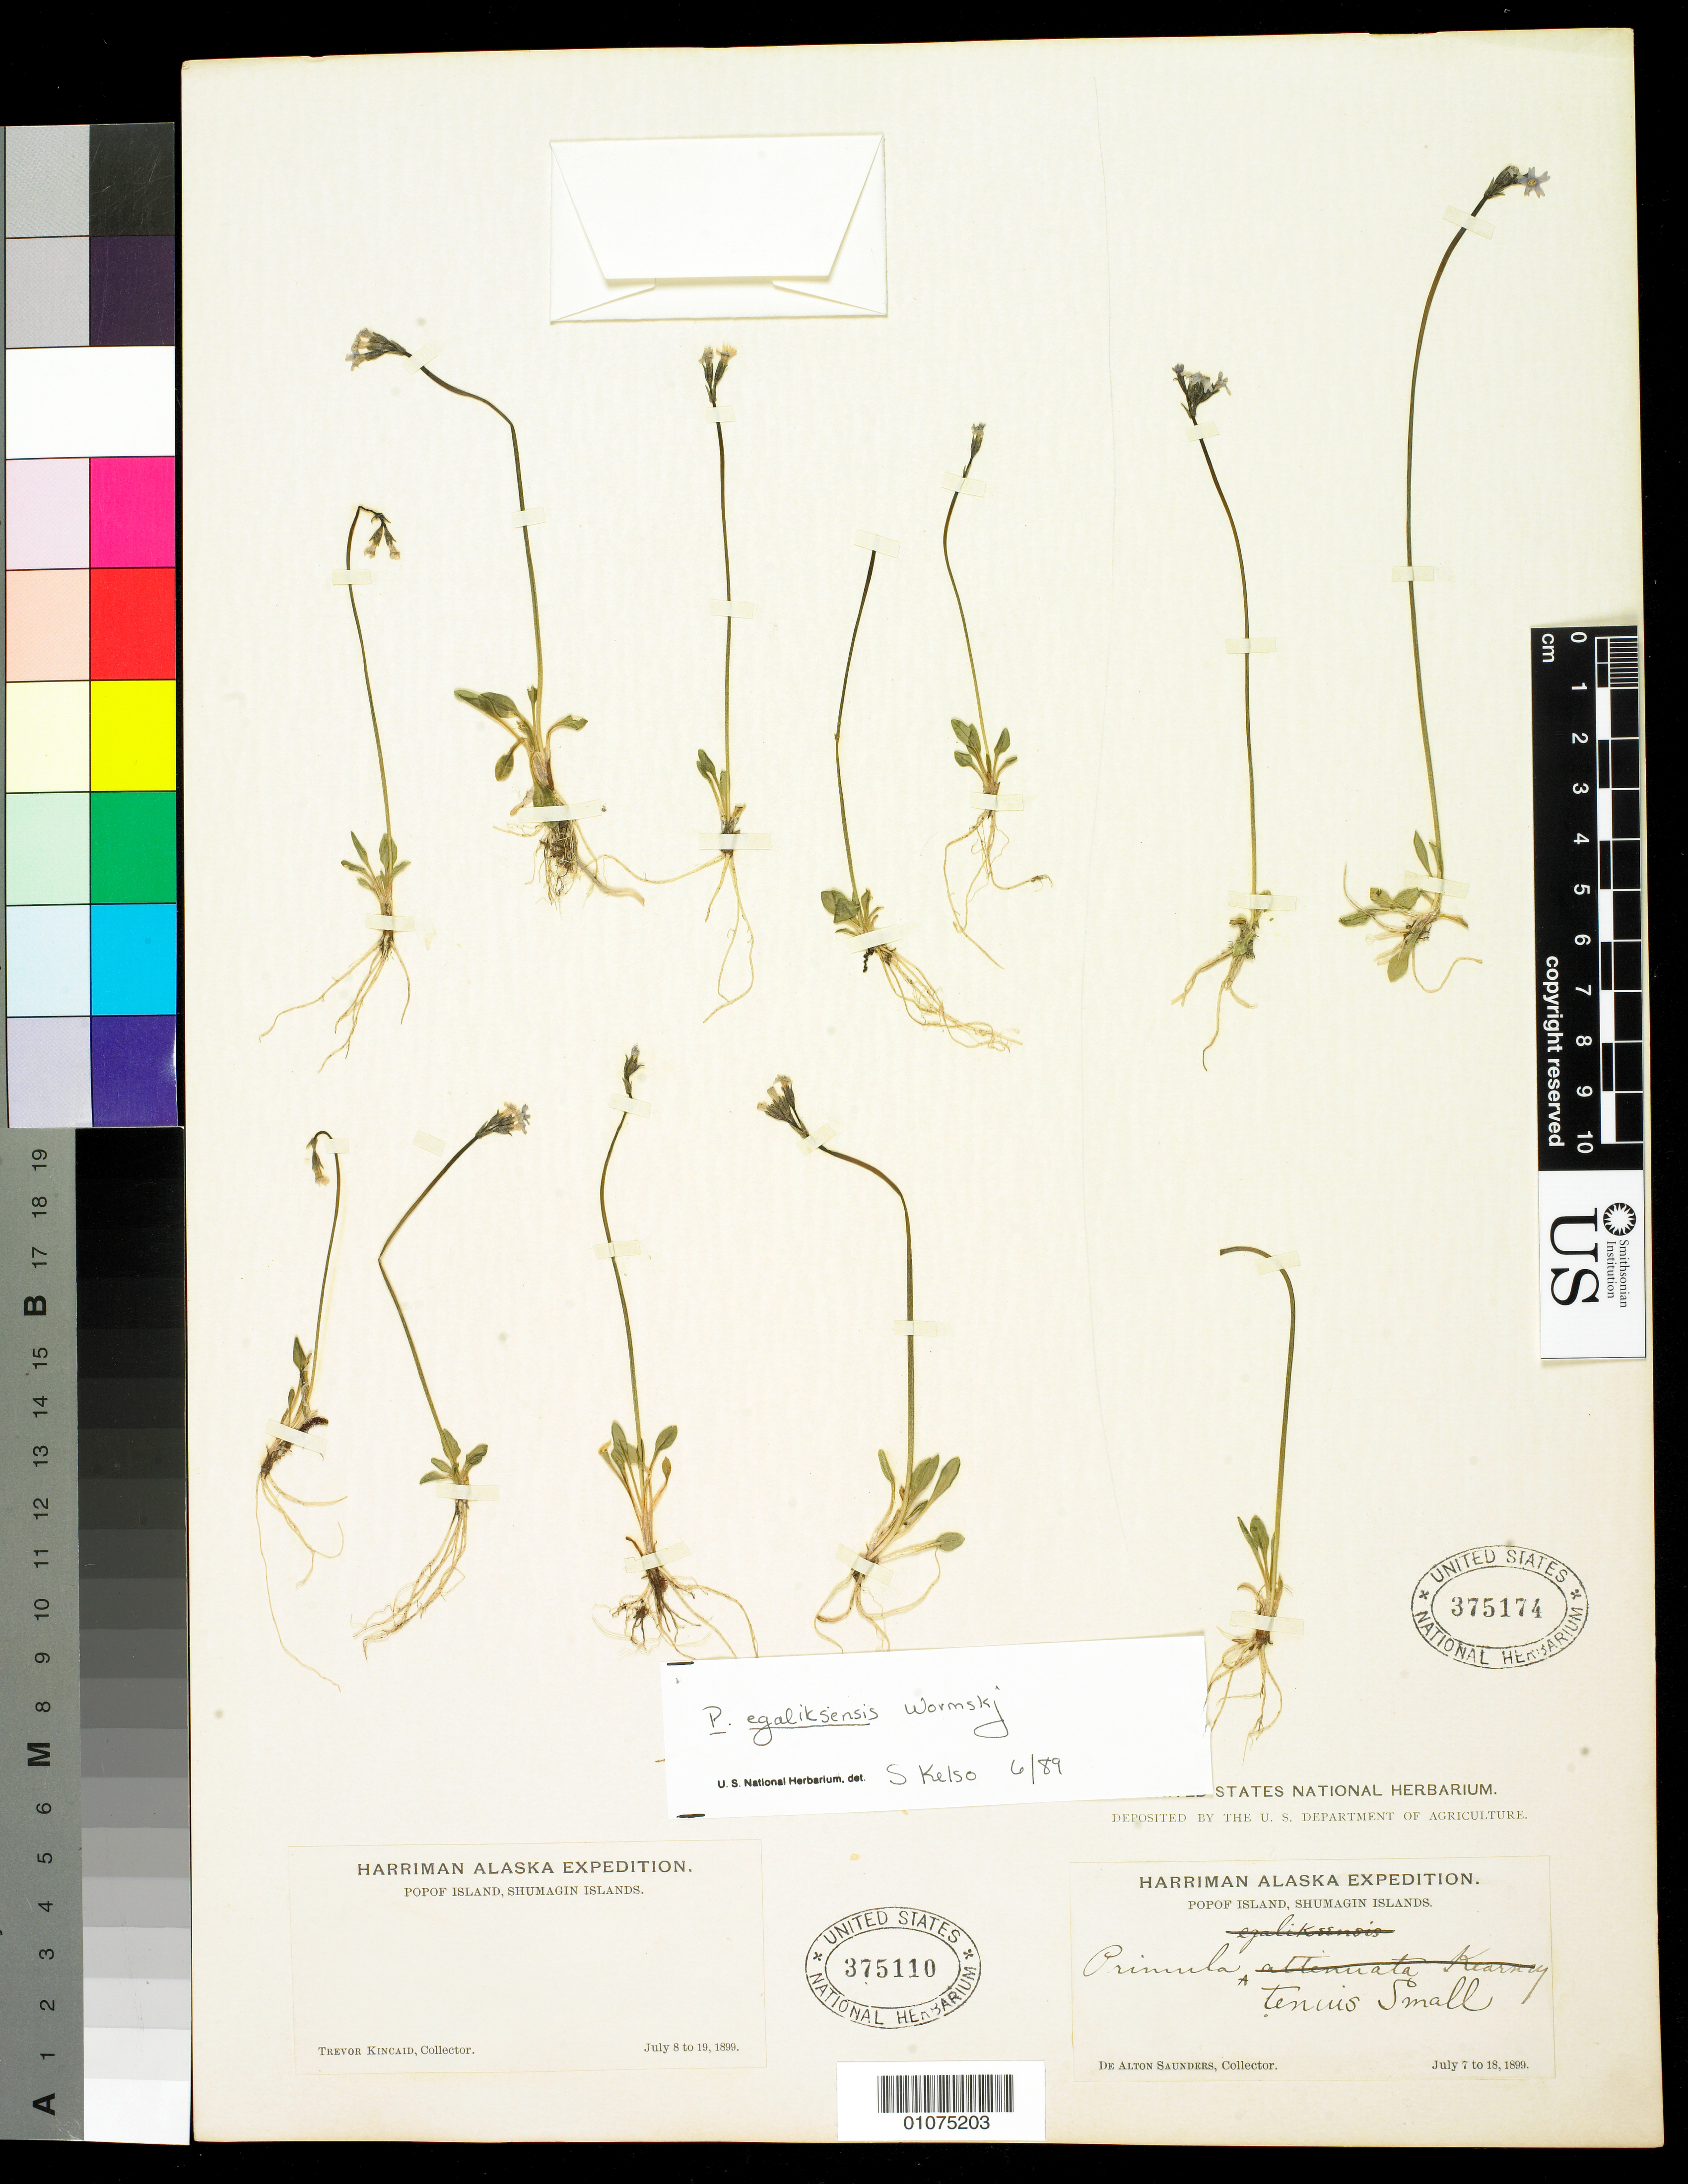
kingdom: Plantae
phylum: Tracheophyta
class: Magnoliopsida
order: Ericales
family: Primulaceae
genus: Primula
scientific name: Primula egaliksensis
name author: Wormsk.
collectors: D. A. Saunders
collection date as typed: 7 Jul 1899 to 18 Jul 1899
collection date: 1899-07-07/1899-07-18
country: United States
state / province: Alaska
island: Shumagin Islands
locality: Popof Island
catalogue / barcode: US 375174